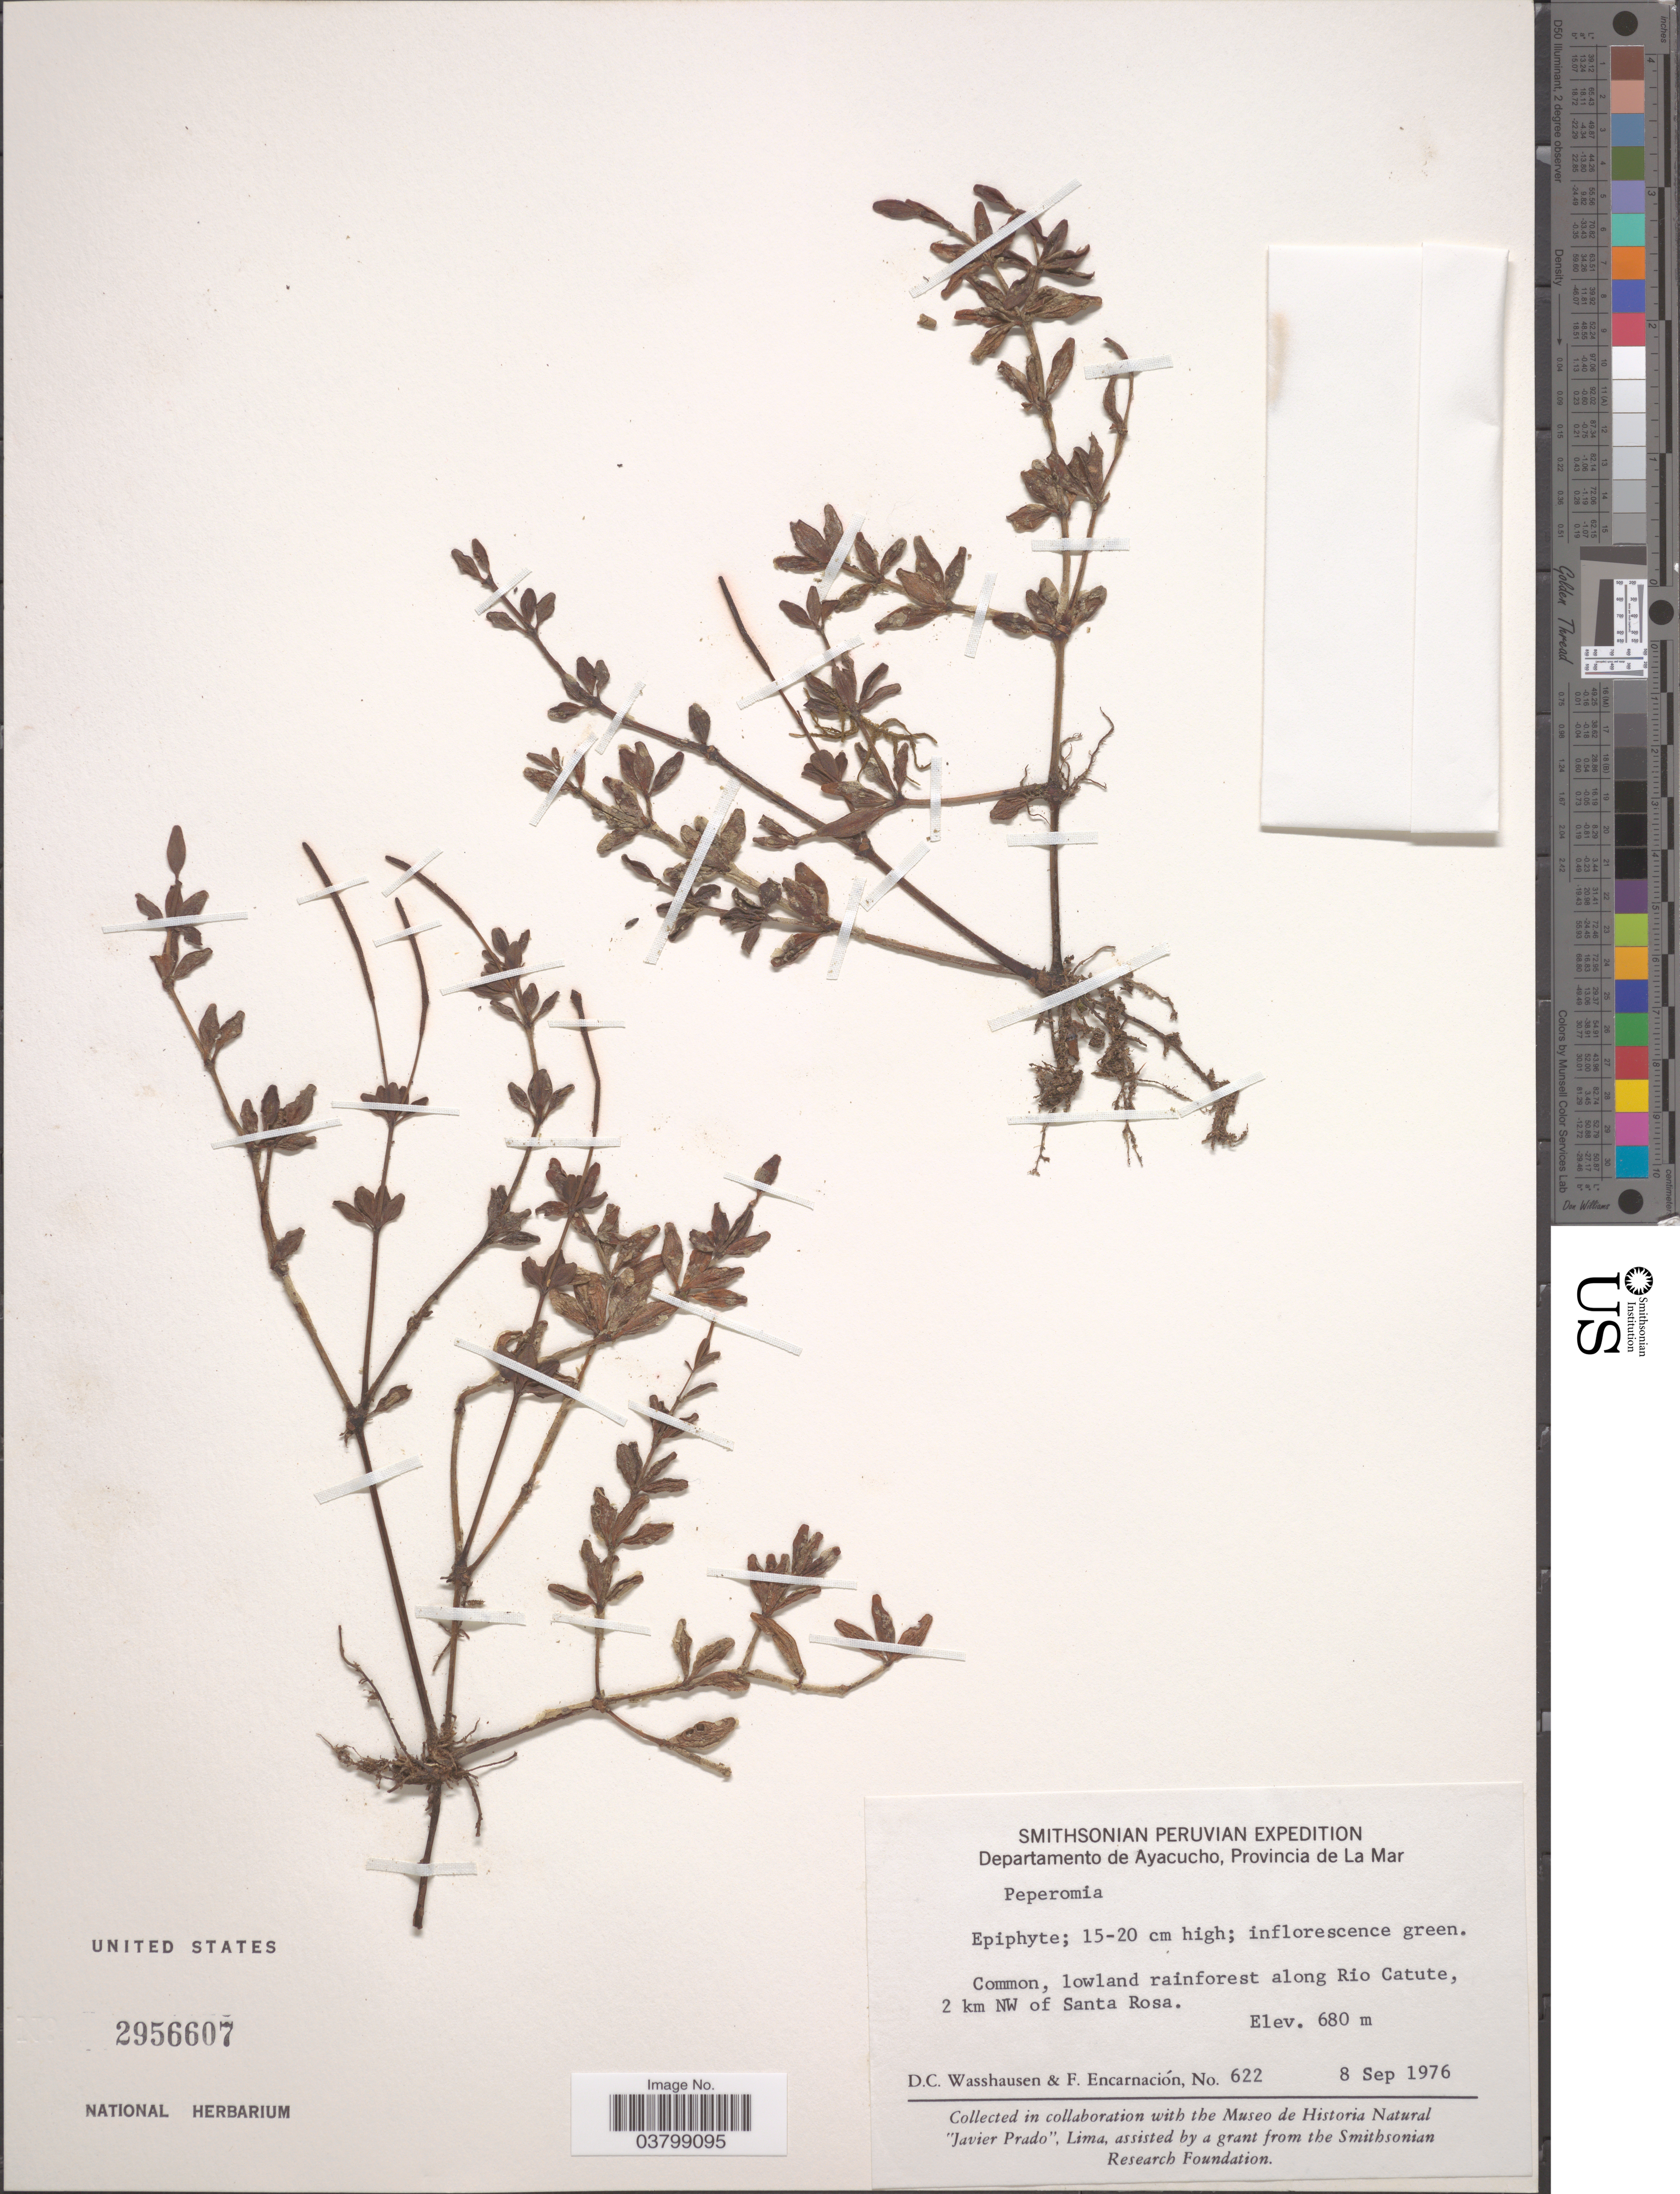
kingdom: Plantae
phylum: Tracheophyta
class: Magnoliopsida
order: Piperales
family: Piperaceae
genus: Peperomia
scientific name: Peperomia sp.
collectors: D. C. Wasshausen & F. Encarnación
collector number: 622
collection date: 1976-09-08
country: Peru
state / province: Ayacucho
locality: Departamento de Ayacucho, Provincia de La Mar. Lowland rainforest along Rio Catute, 2 km NW of Santa Rosa.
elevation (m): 680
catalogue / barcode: US 2956607